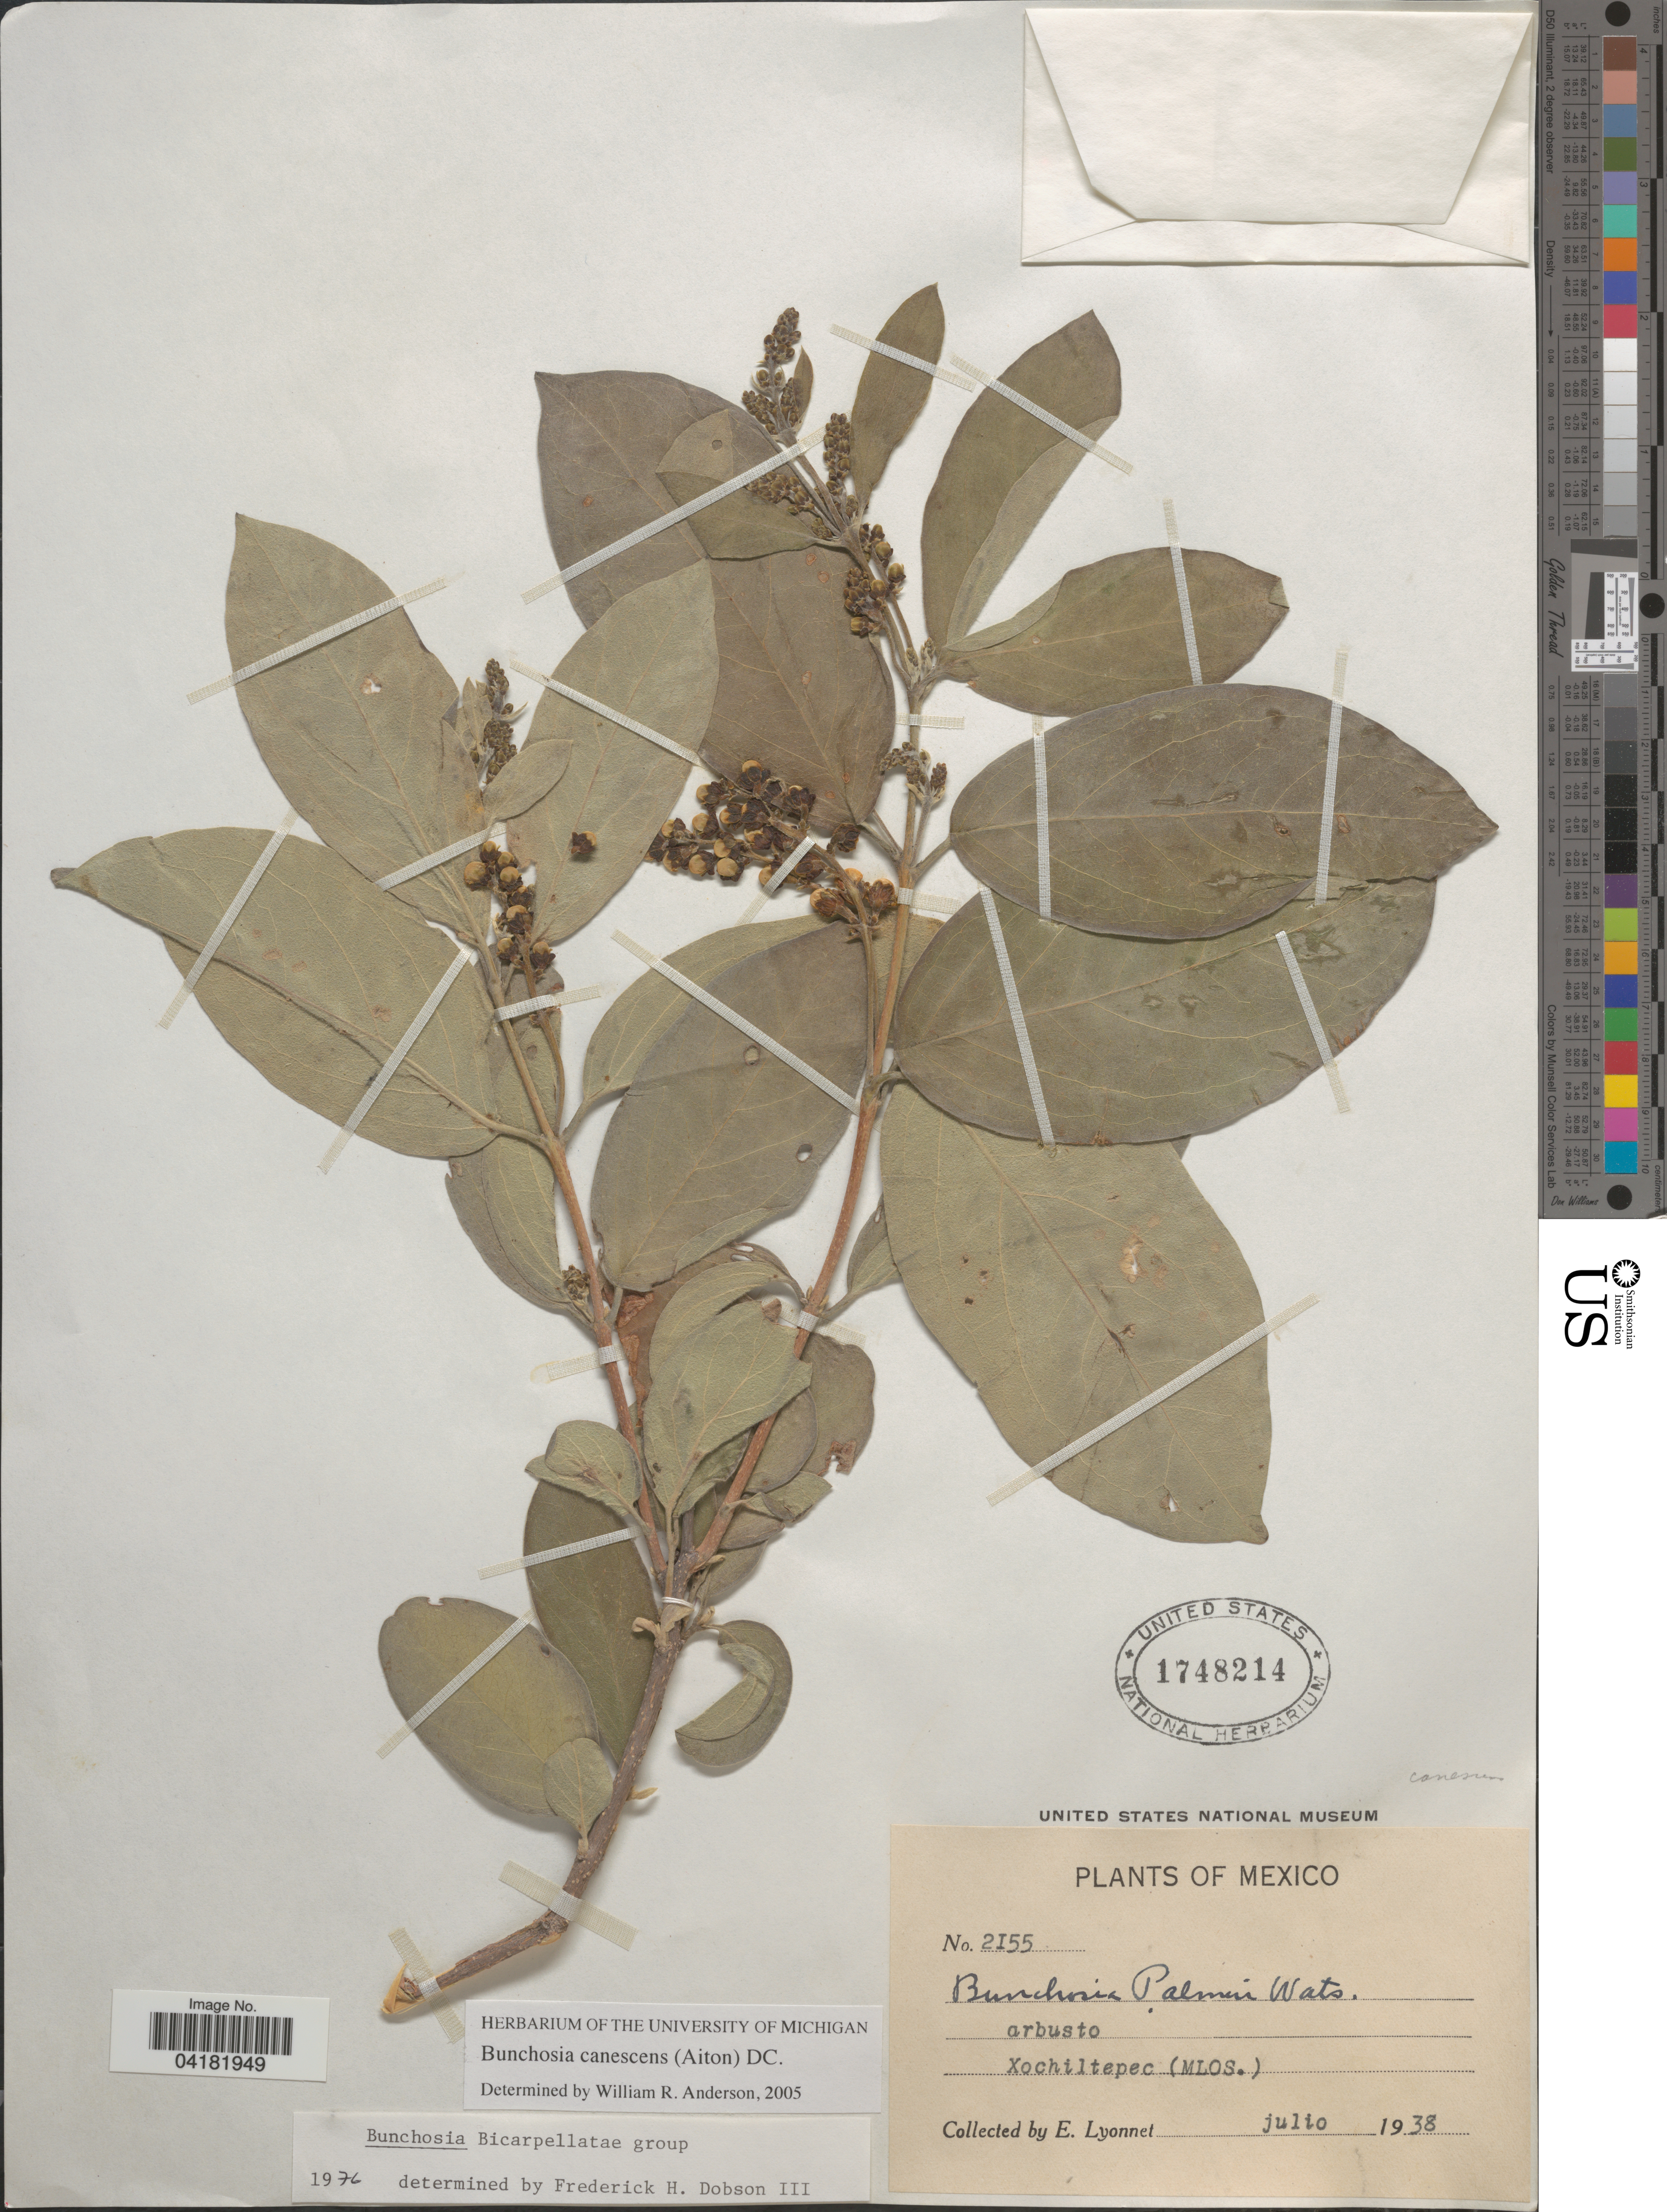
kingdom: Plantae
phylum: Tracheophyta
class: Magnoliopsida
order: Malpighiales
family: Malpighiaceae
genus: Bunchosia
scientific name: Bunchosia canescens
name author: (Aiton) DC.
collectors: E. Lyonnet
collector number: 2155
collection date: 1938-07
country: Mexico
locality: Xochiltepec (MLOS.).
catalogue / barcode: US 1748214